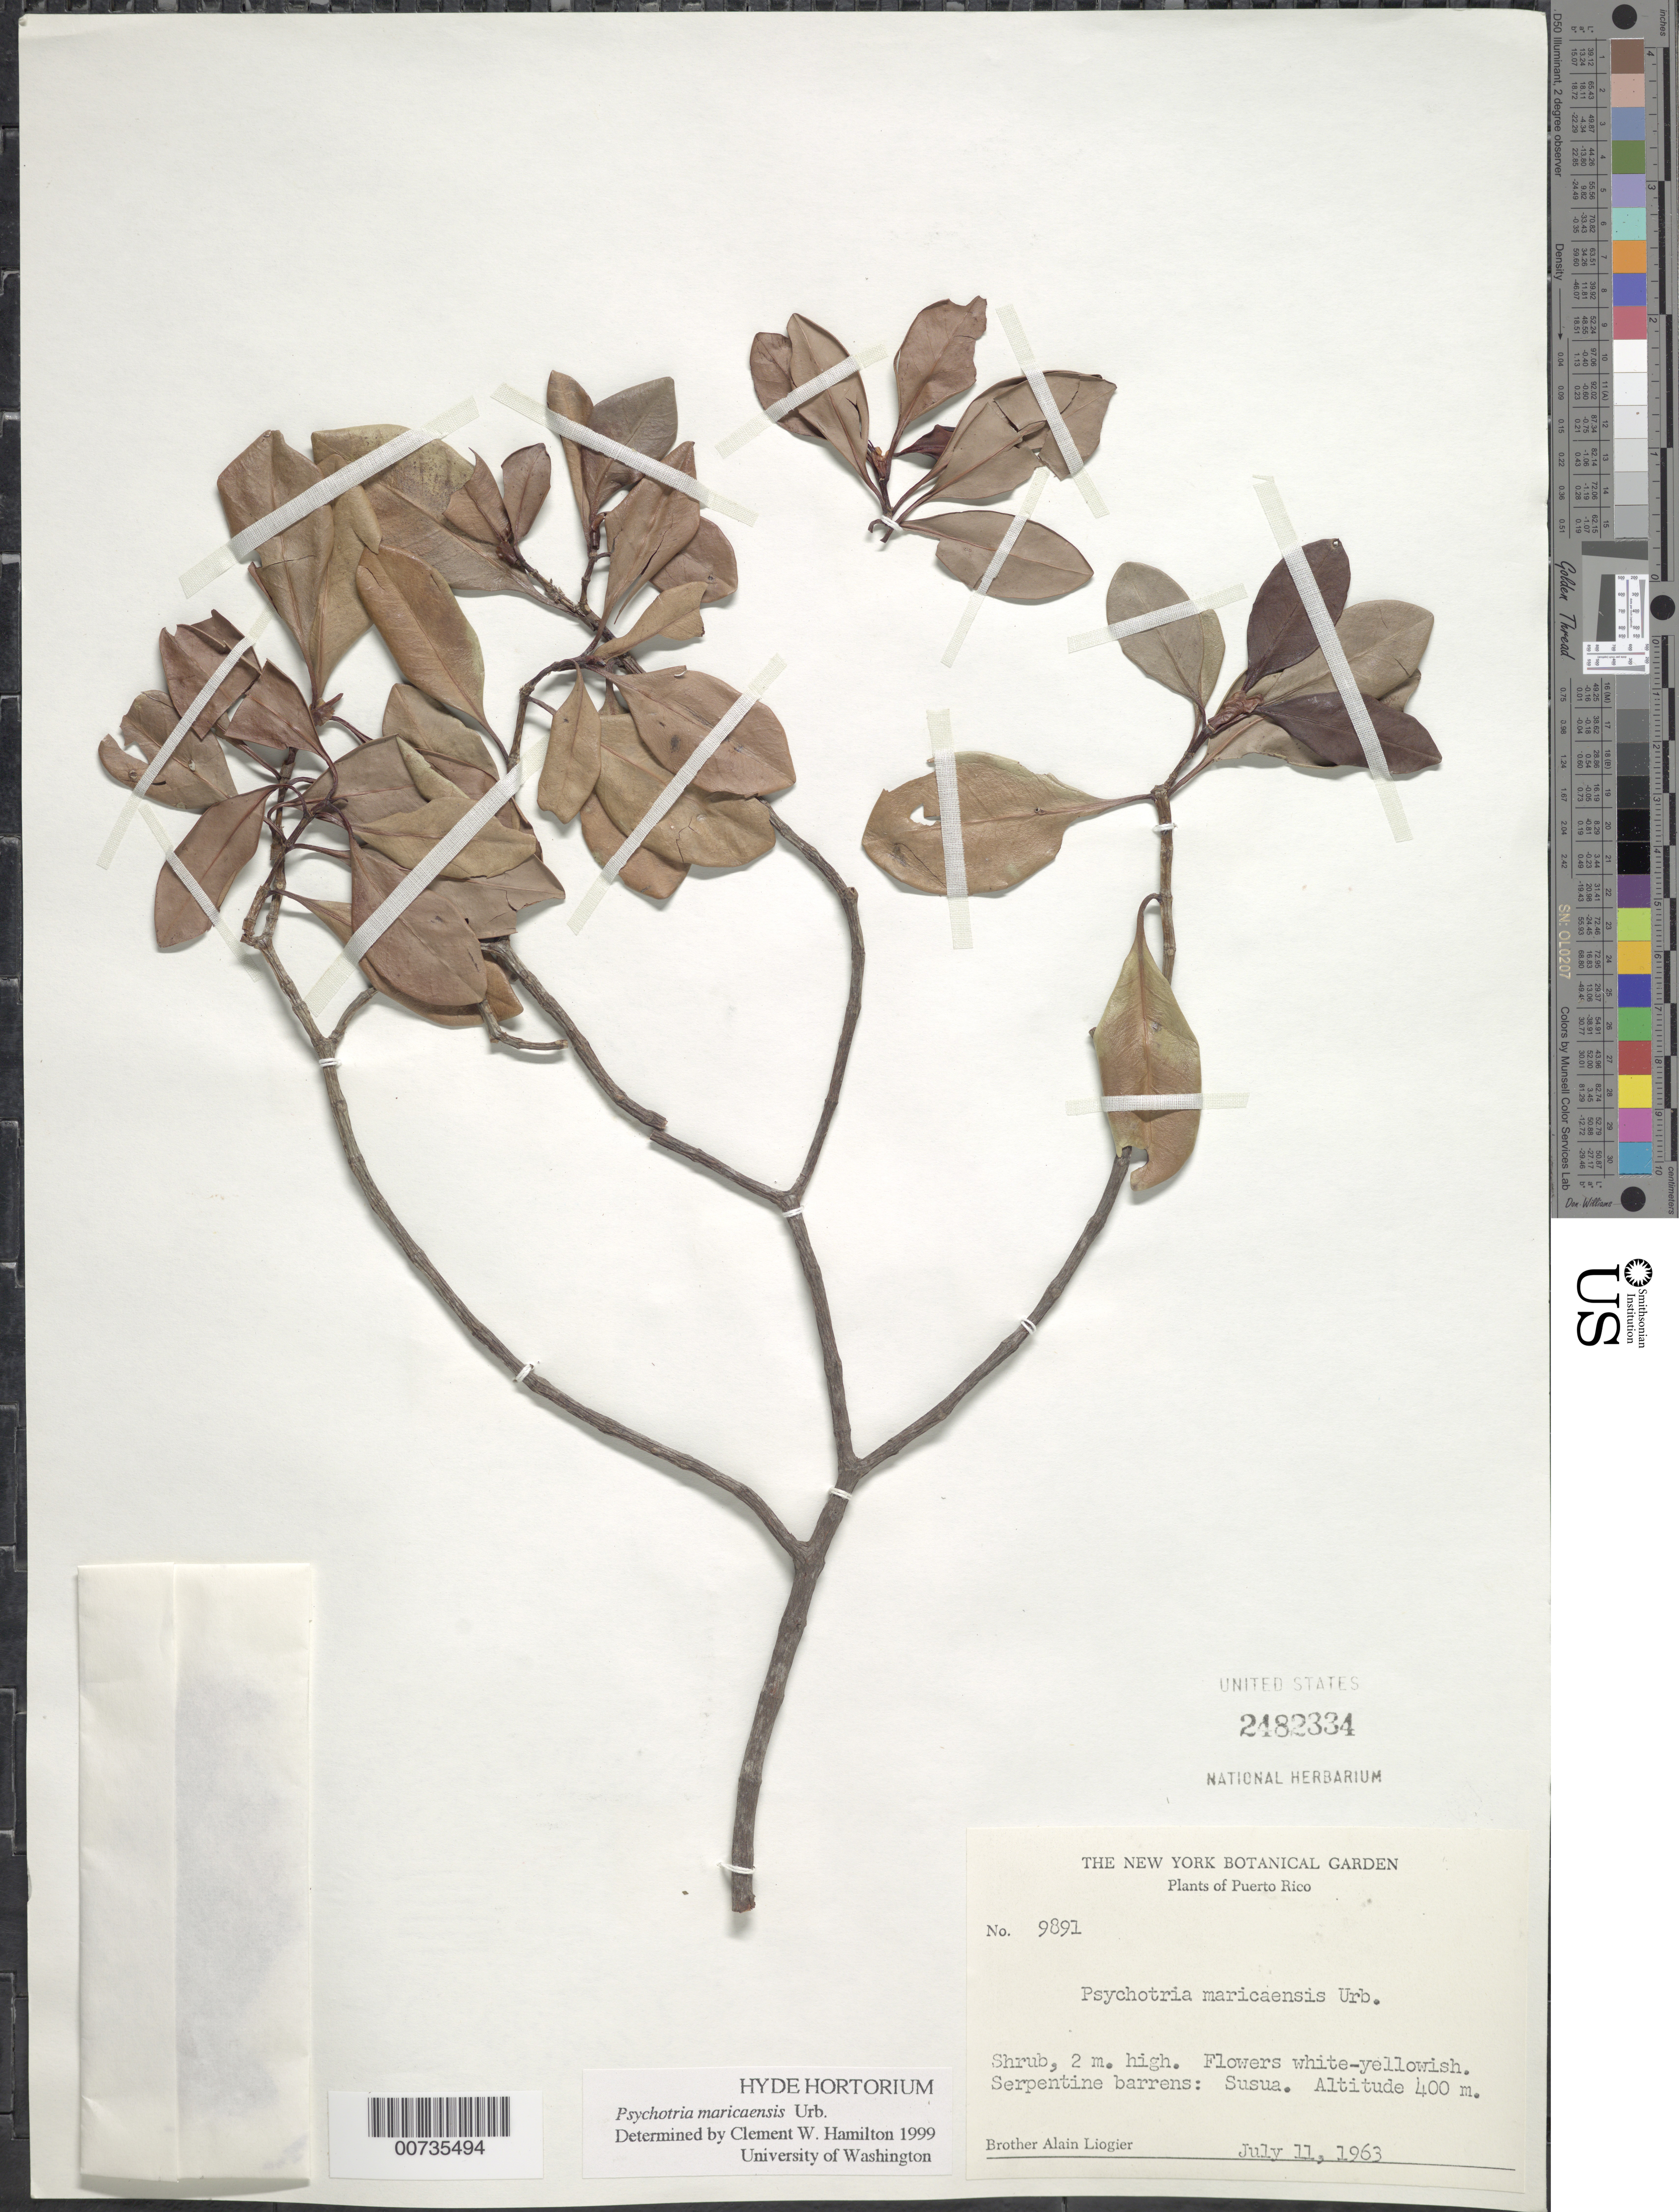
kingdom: Plantae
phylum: Tracheophyta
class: Magnoliopsida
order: Gentianales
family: Rubiaceae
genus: Psychotria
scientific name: Psychotria maricaensis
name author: Urb.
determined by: Hamilton, C. W.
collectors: A. H. Liogier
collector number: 9891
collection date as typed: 11 Jul 1963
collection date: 1963-07-11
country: Puerto Rico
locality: Susua.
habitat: Serpentine barrens.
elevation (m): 400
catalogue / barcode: US 2482334